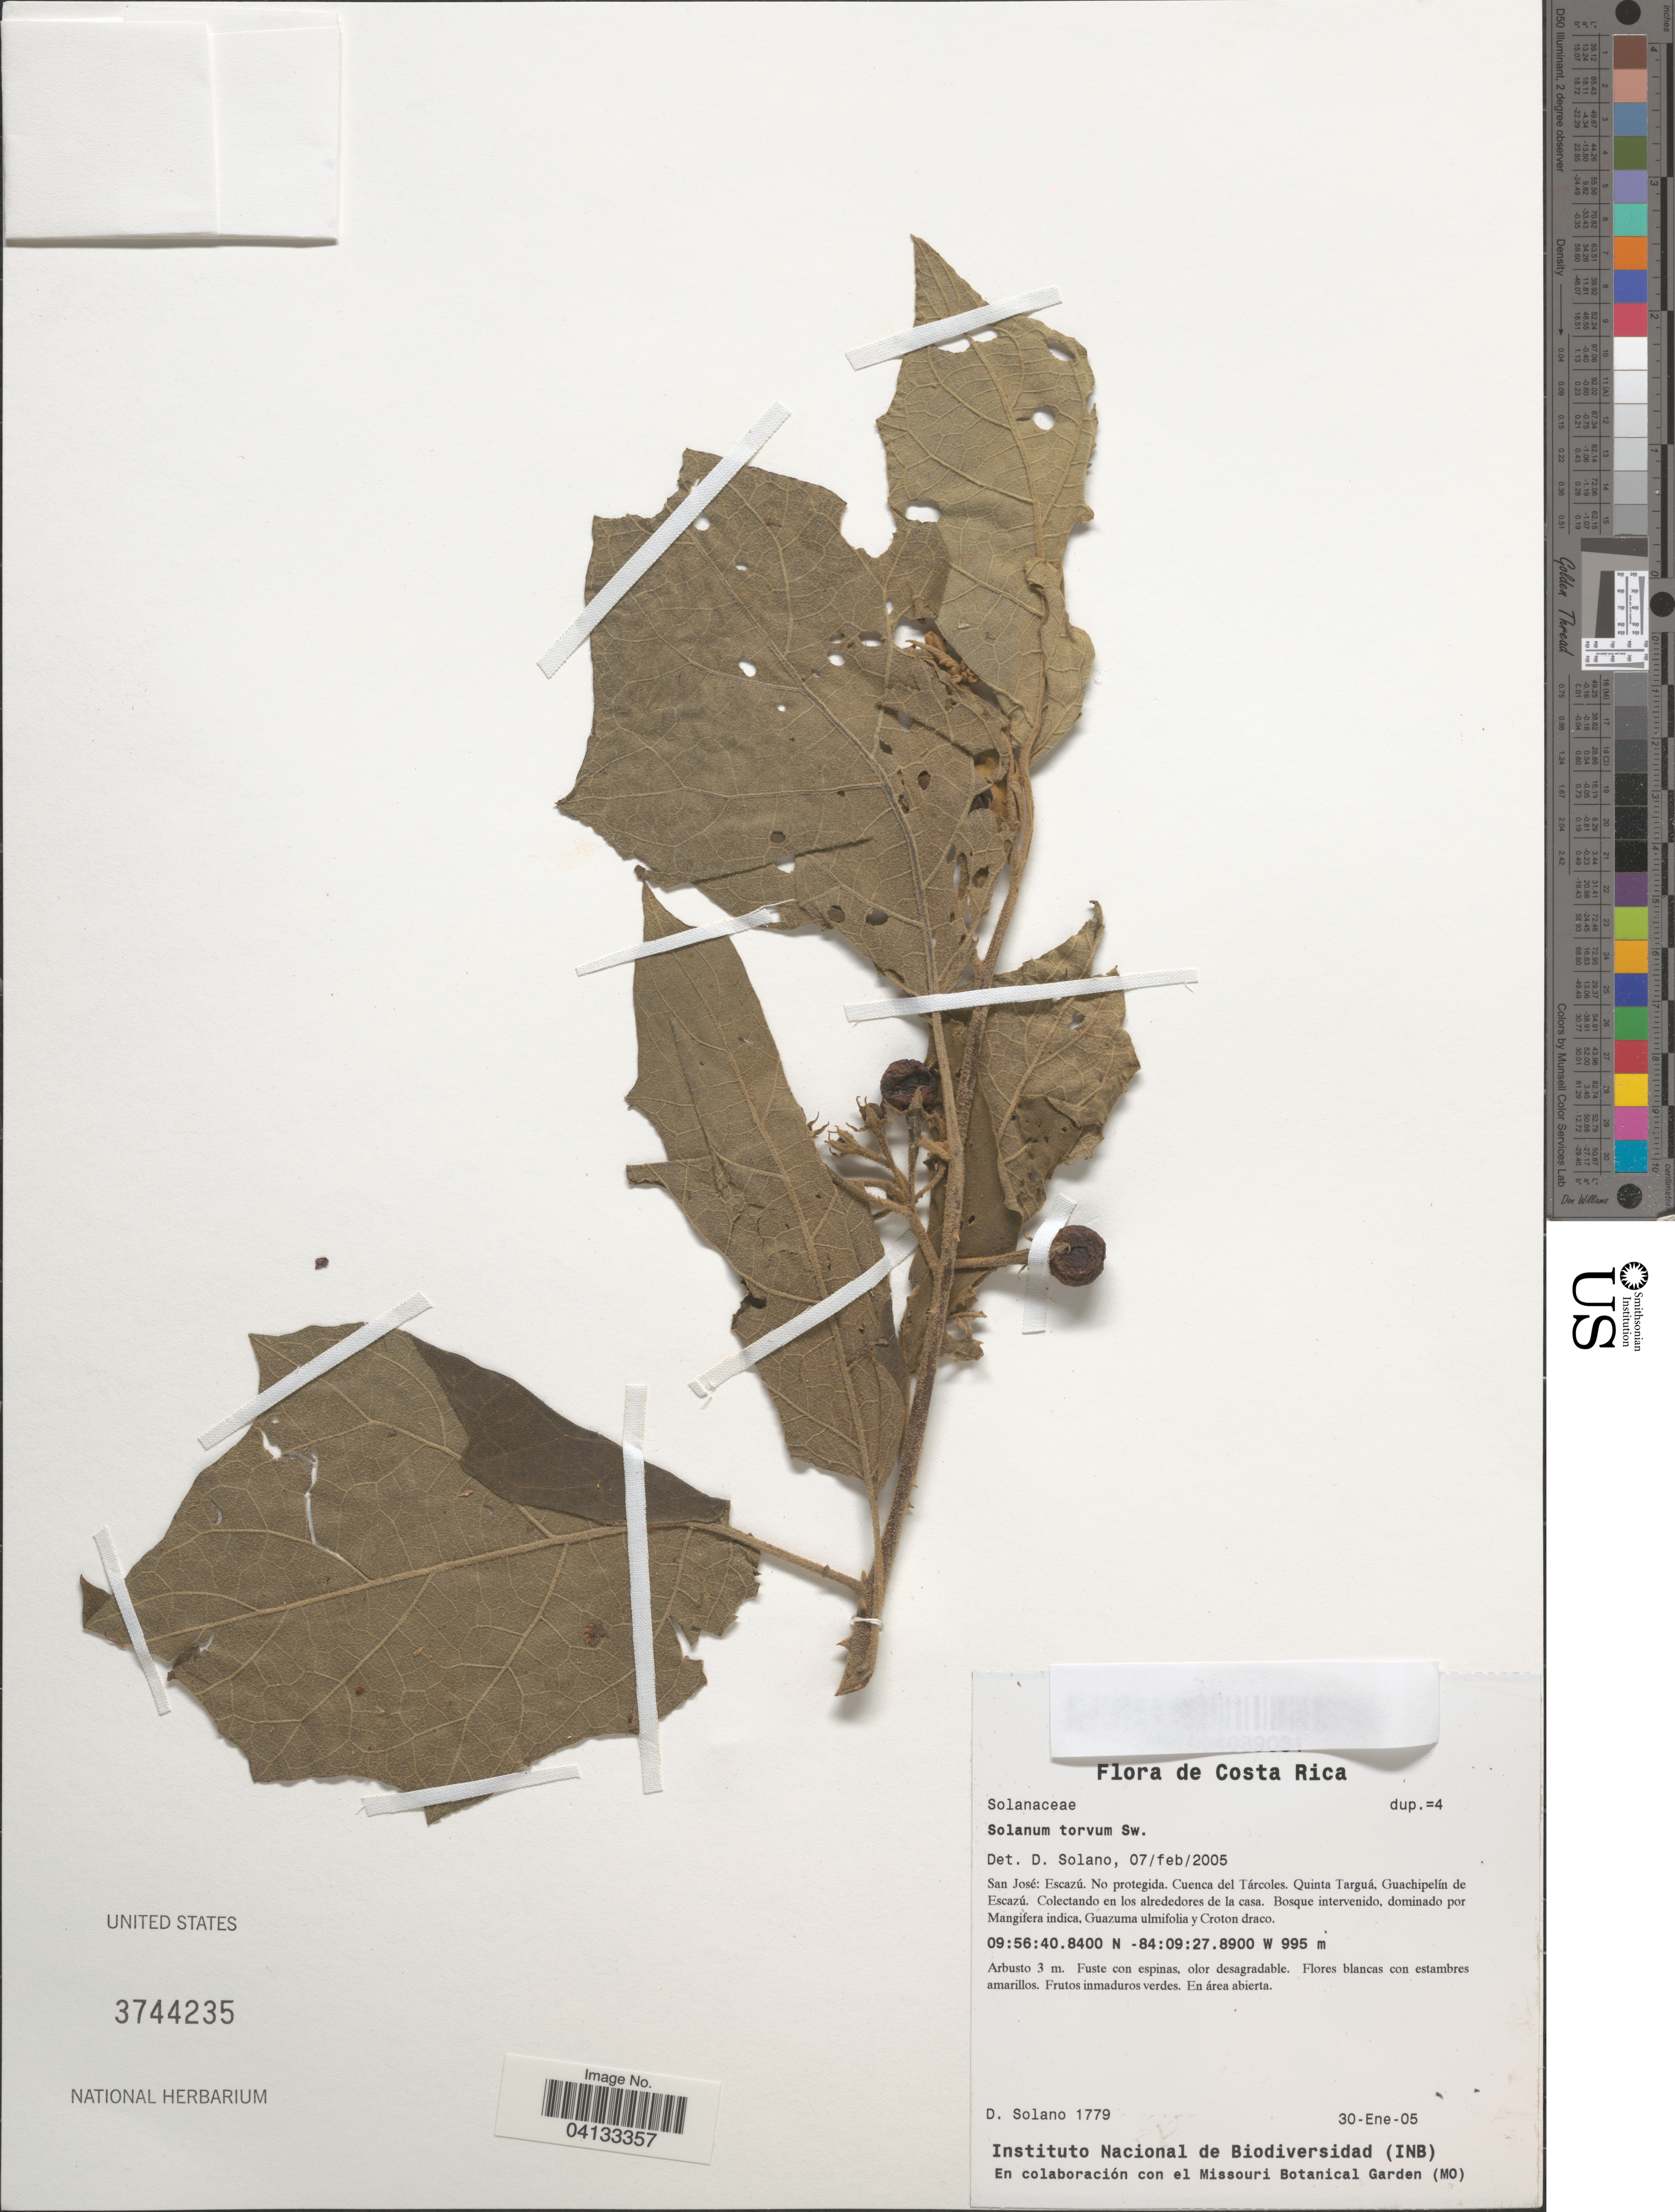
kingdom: Plantae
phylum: Tracheophyta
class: Magnoliopsida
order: Solanales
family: Solanaceae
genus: Solanum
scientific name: Solanum torvum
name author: Sw.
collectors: D. Solano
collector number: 1779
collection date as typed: Transcribed d/m/y: 30/1/5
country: Costa Rica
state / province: San José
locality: Escazú. No protegida. Cuenca del Tárcoles. Quinta Targuá. Guachipelín de Escazú. Colectando en los alrededores de la casa.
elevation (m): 995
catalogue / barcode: US 3744235